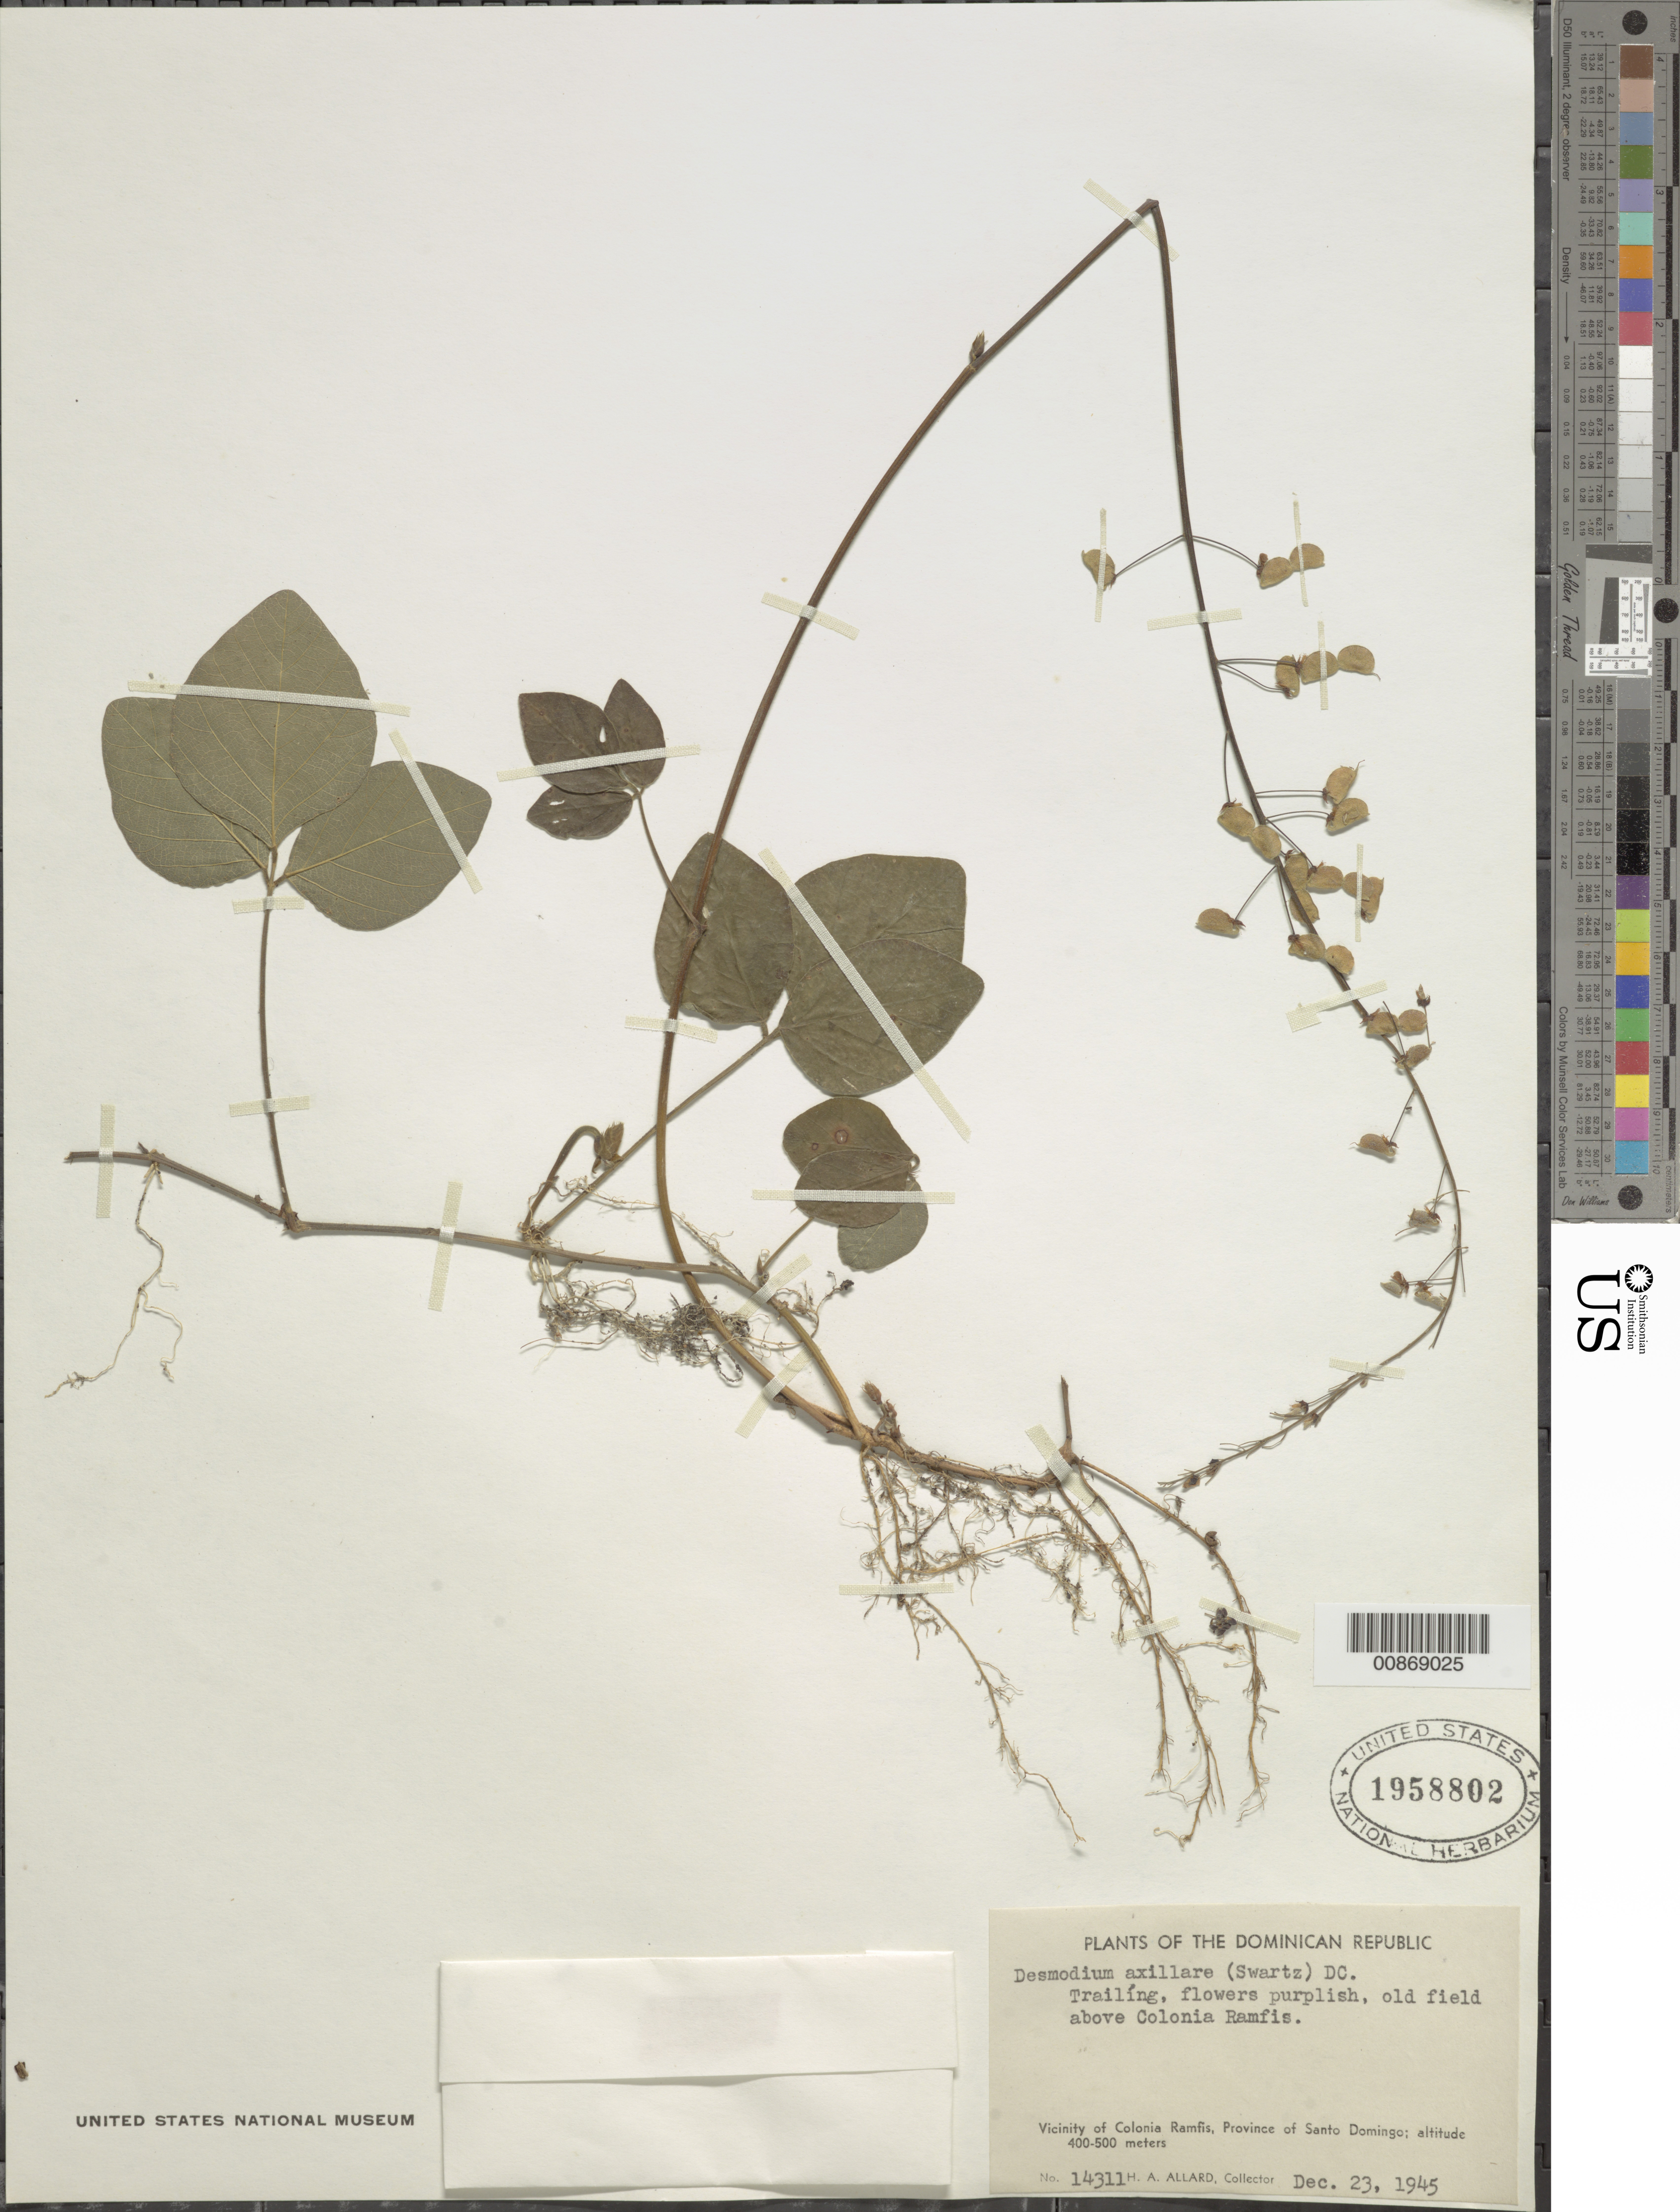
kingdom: Plantae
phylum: Tracheophyta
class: Magnoliopsida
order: Fabales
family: Fabaceae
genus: Desmodium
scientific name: Desmodium axillare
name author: (Sw.) DC.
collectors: H. A. Allard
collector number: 14311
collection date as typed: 23 Dec 1945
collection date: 1945-12-23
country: Dominican Republic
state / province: Distrito Nacional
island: Hispaniola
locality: Old field above Colonia Ramfis, Province of Santo Domingo (obsolete).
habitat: Old field.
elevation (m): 400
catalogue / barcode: US 1958802